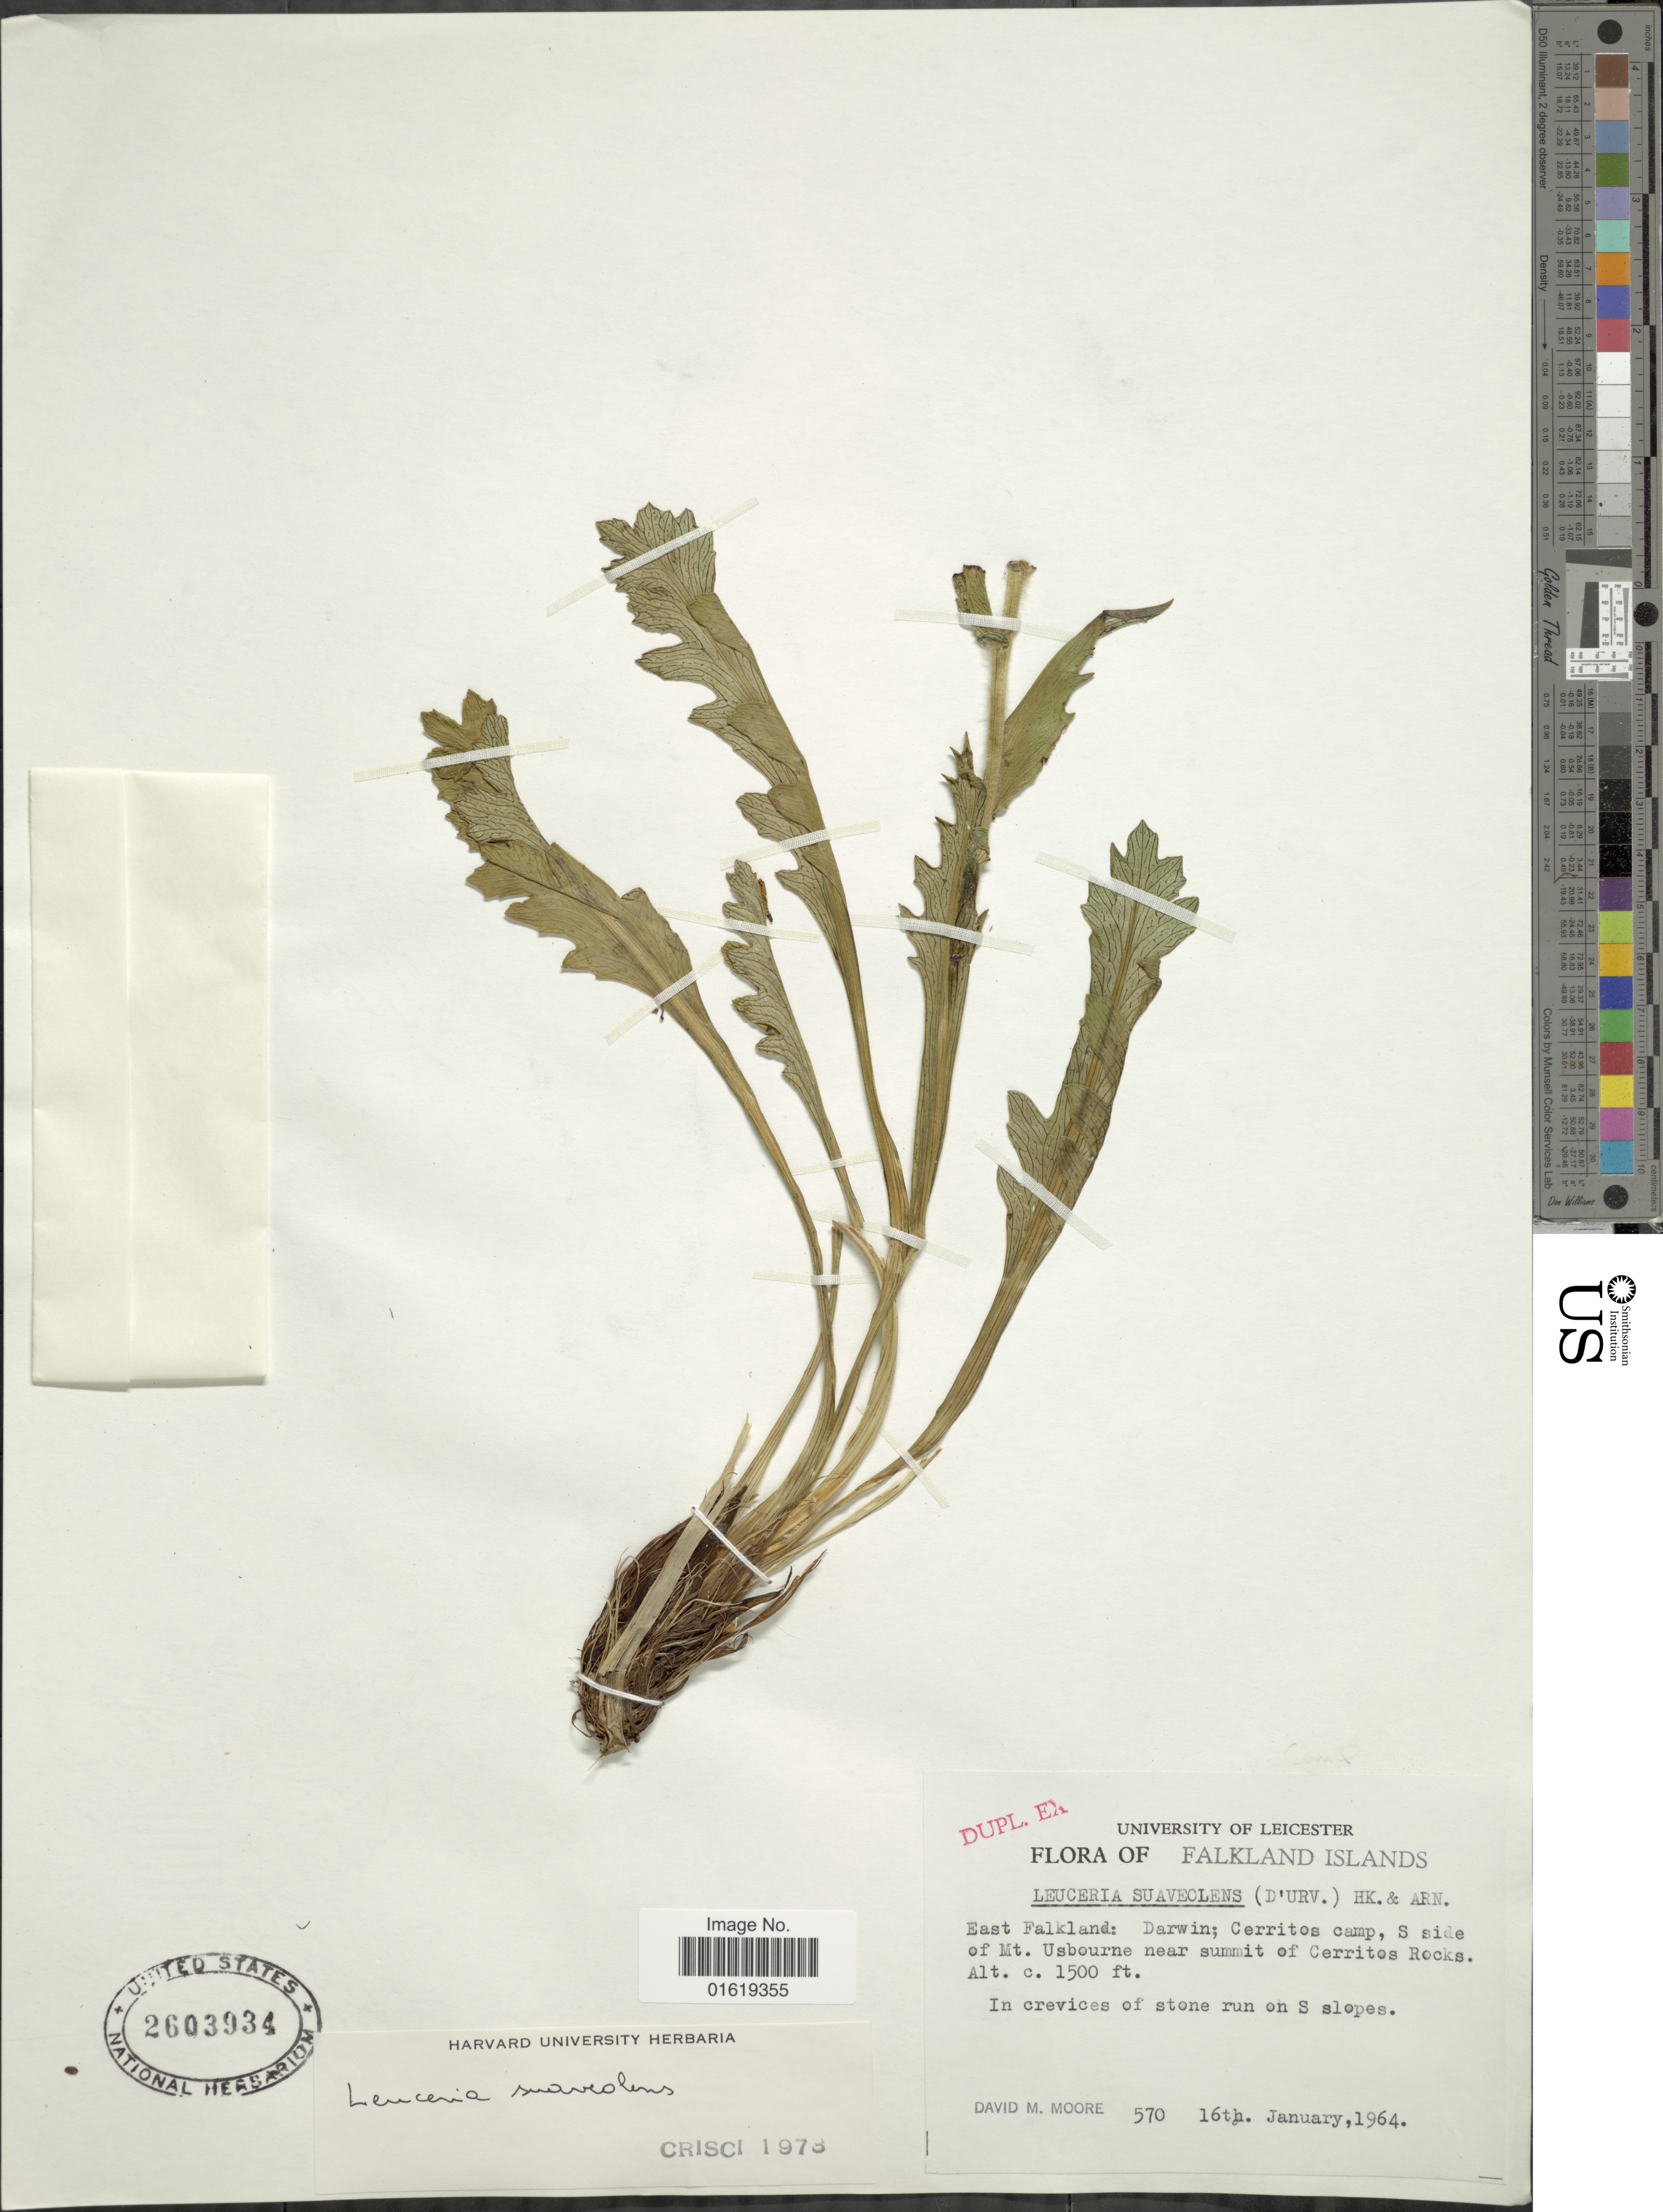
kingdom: Plantae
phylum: Tracheophyta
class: Magnoliopsida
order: Asterales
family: Asteraceae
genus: Leucheria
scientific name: Leucheria suaveolens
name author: (d'Urv.) Speg.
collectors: D. Moore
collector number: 570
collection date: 1964-01-16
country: Falkland Islands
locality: East Falkland: Darwin; Cerritos camp, S side of Mt. Usbourne near summit of Cerritos Rocks.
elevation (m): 457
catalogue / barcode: US 2603934